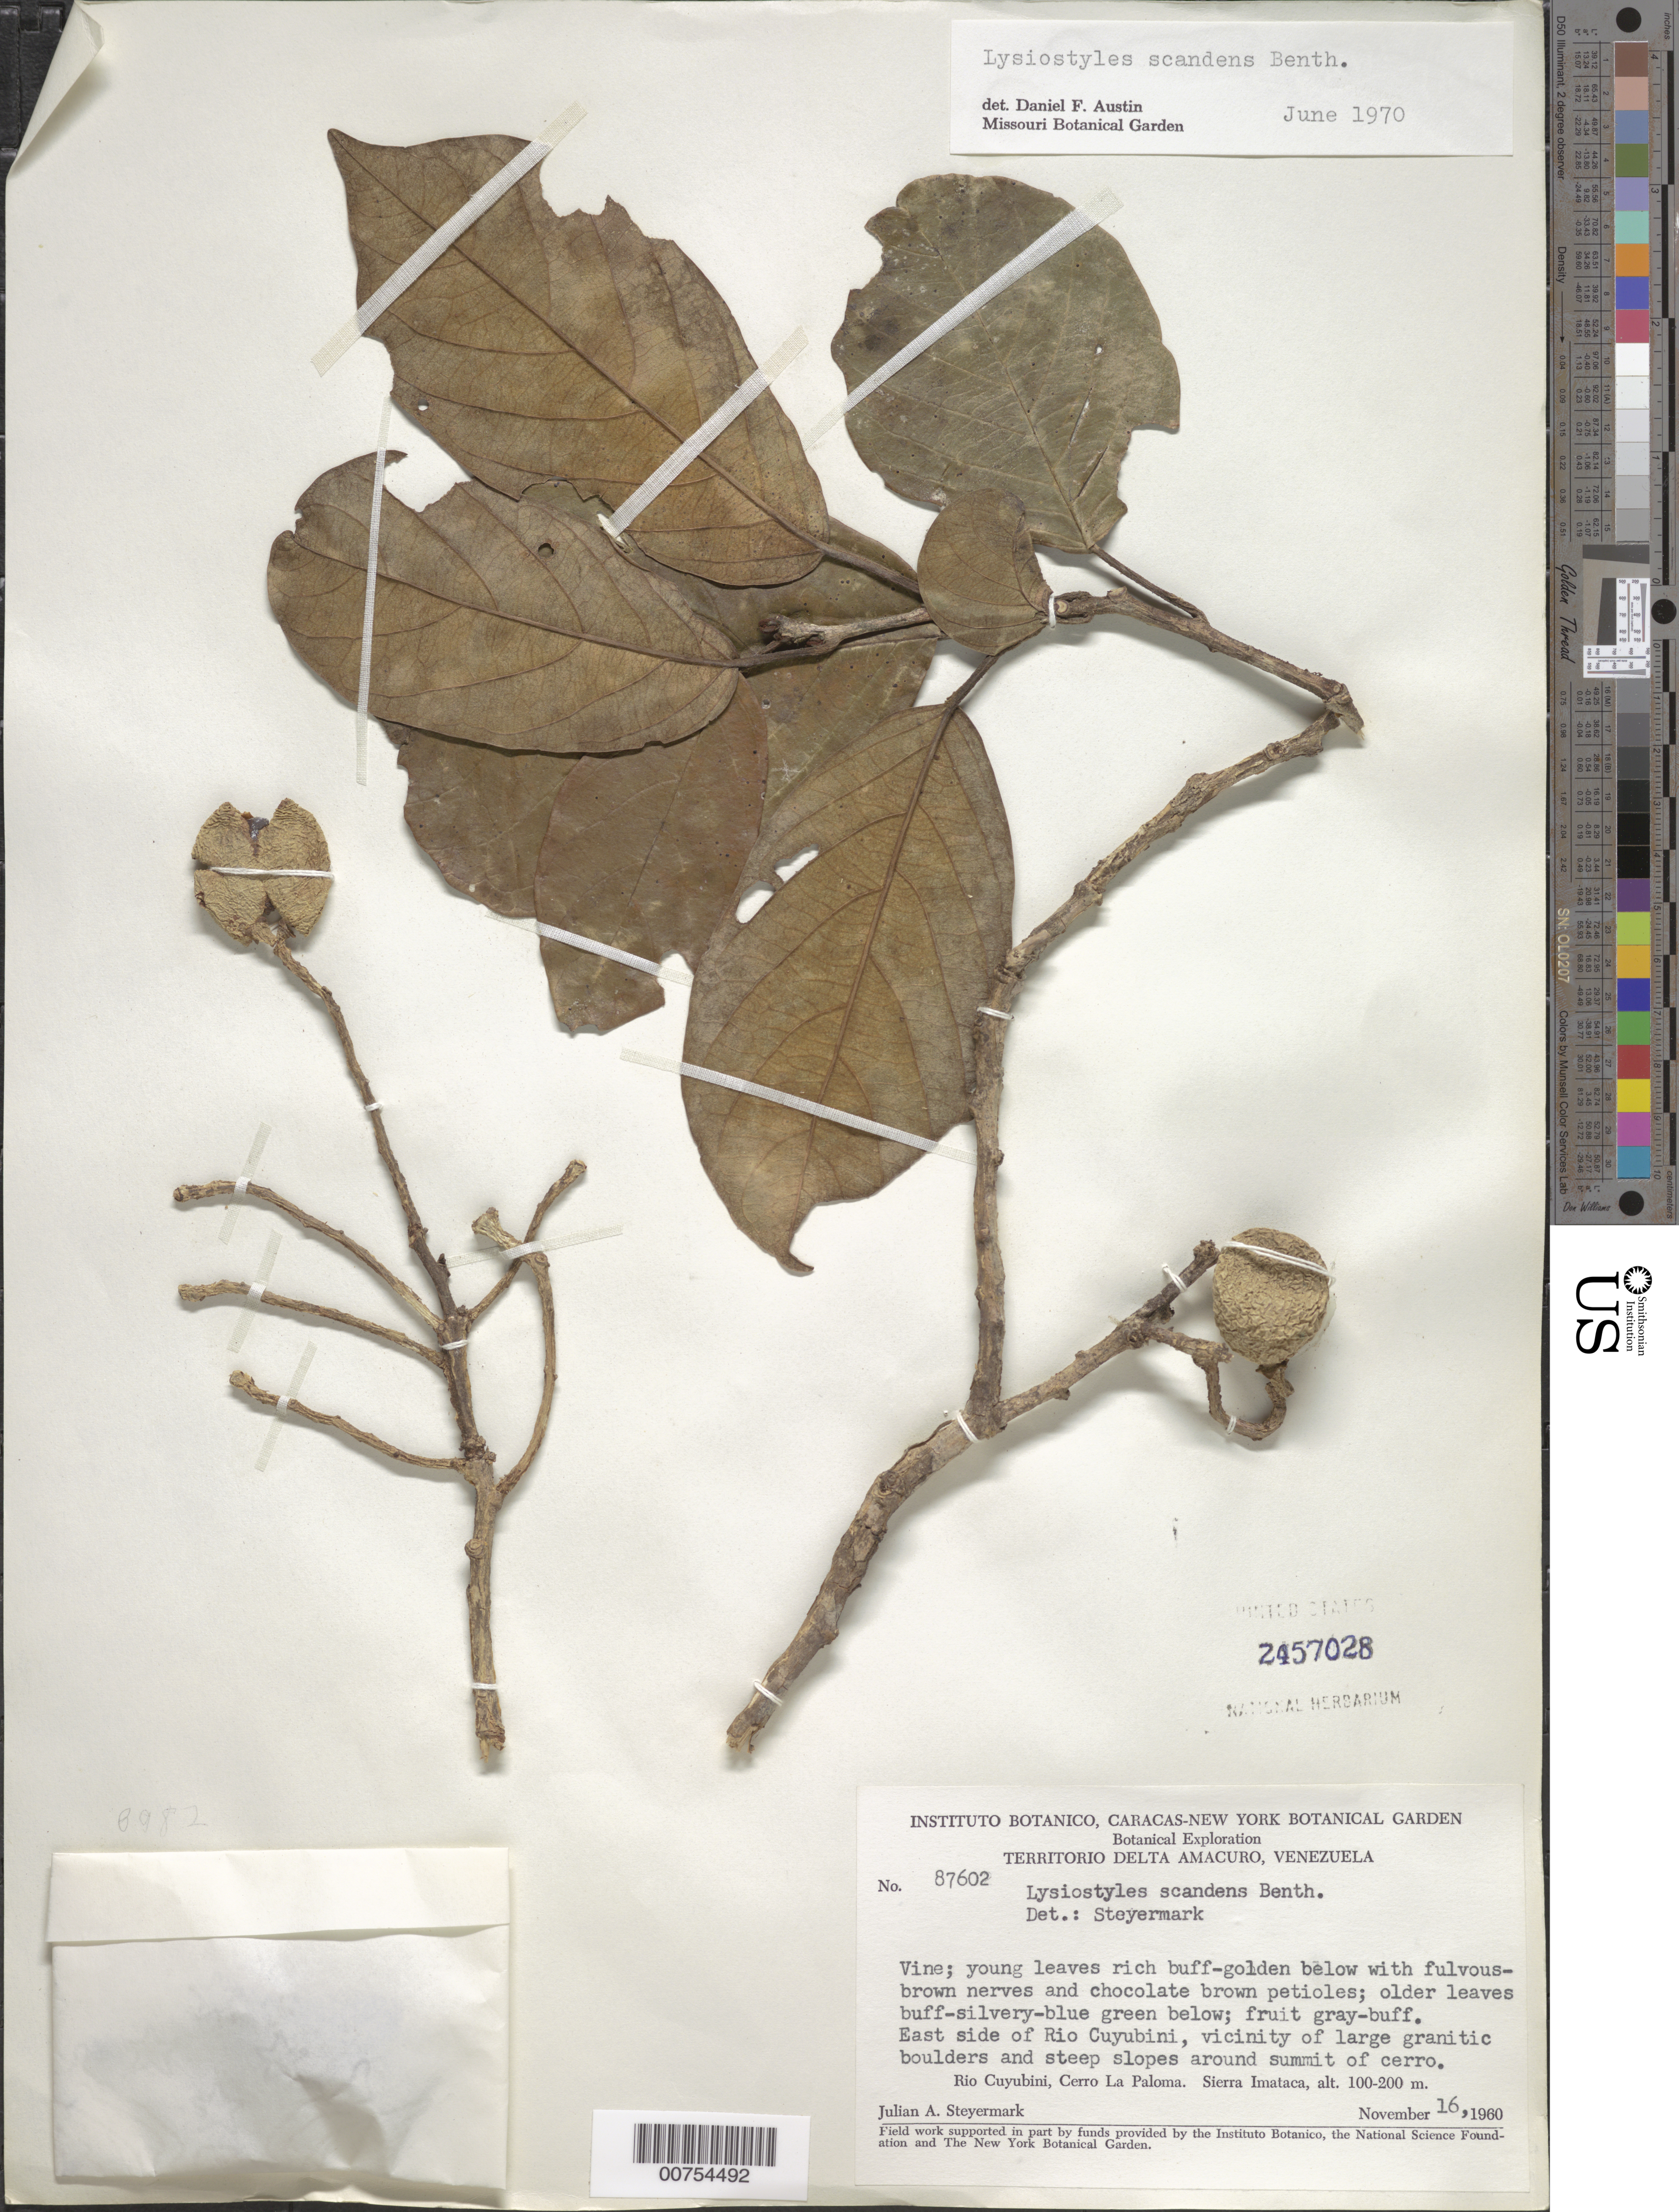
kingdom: Plantae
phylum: Tracheophyta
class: Magnoliopsida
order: Solanales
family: Convolvulaceae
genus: Lysiostyles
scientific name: Lysiostyles scandens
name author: Benth.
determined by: Austin, D. F.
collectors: J. Steyermark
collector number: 87602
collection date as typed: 16-Nov-60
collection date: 1960-11-16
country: Venezuela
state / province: Delta Amacuro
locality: Río Cuyubini, E side; Cerro La Paloma, Sierra Imataca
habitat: Large granitic boulders and steep slopes around summit of cerro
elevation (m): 100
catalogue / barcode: US 2457028